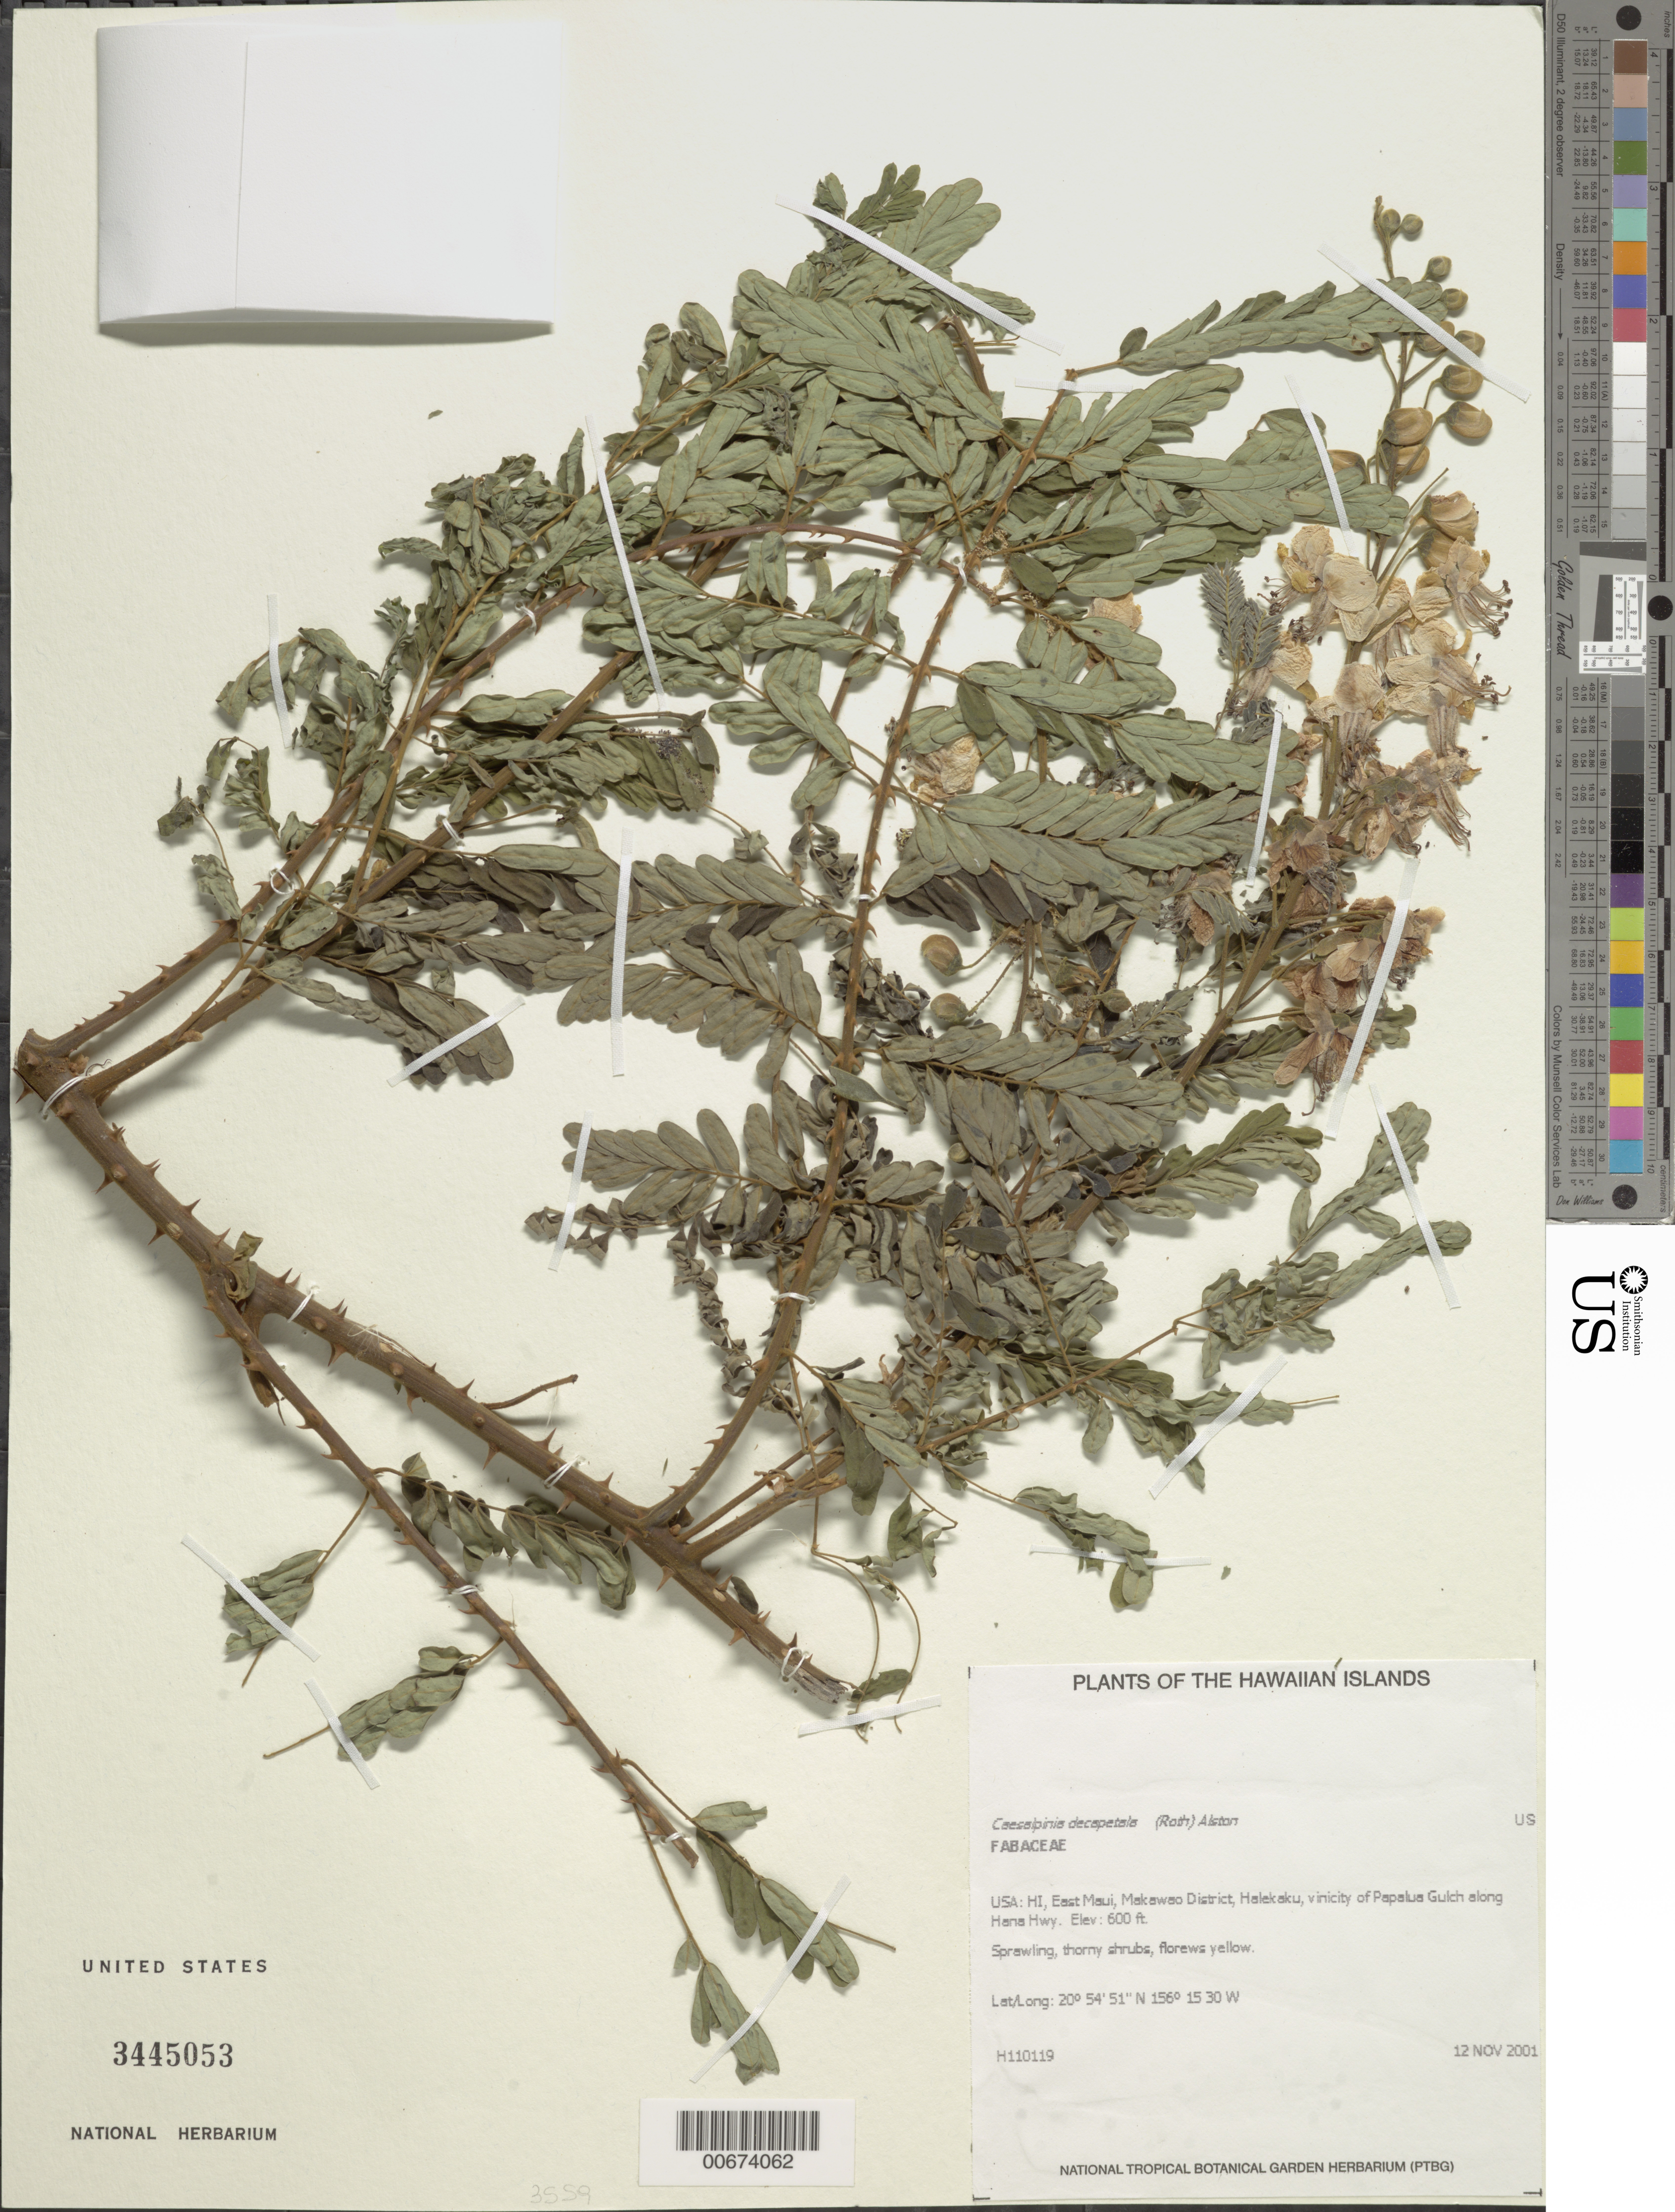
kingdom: Plantae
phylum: Tracheophyta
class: Magnoliopsida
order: Fabales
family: Fabaceae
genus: Biancaea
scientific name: Biancaea decapetala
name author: (Roth) O. Deg.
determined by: Wagner, W. L., (BOT), Smithsonian Institution - National Museum of Natural History (UNITED STATES)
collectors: H. L. Oppenheimer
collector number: H110119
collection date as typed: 12 Nov 2001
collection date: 2001-11-12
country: United States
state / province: Hawaii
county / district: Maui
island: Maui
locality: E Maui, Makawao District, Halekaku, vicinity of Papalua Gulch along Hana Hwy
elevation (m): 182.88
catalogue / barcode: US 3445053